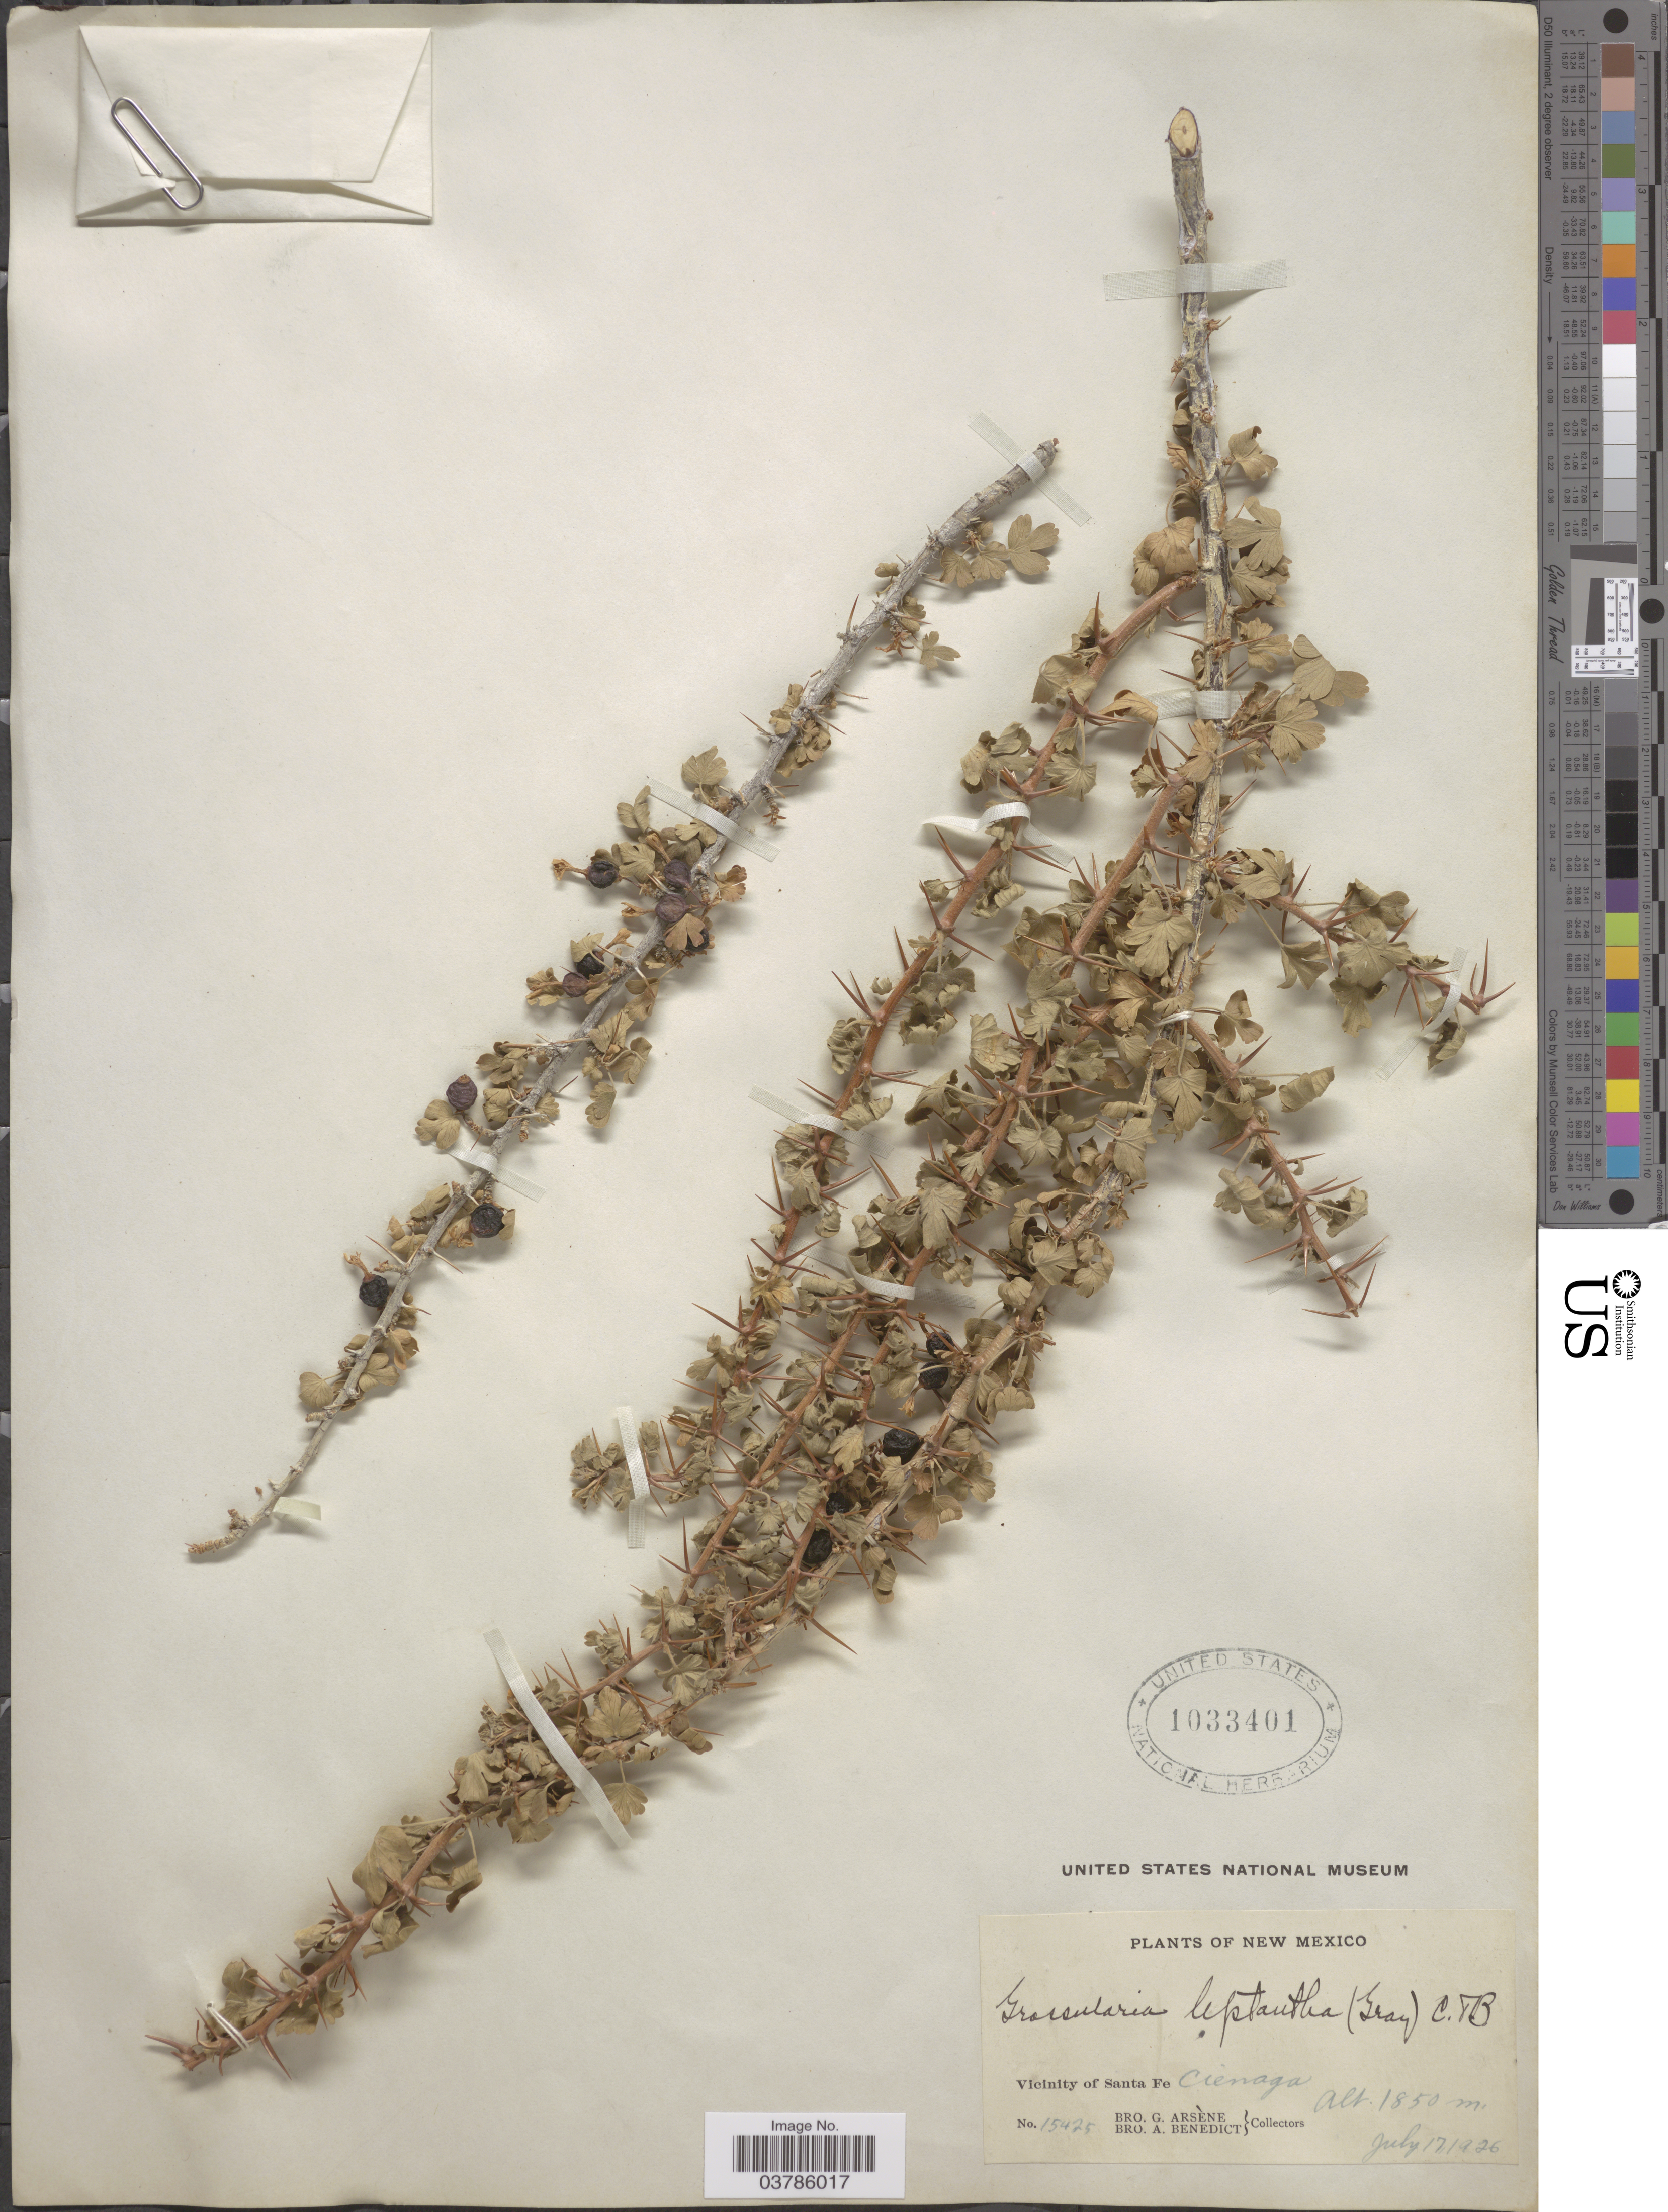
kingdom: Plantae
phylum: Tracheophyta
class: Magnoliopsida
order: Saxifragales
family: Grossulariaceae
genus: Ribes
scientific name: Ribes leptanthum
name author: A. Gray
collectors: Bro. G. Arsène & Bro. A. Benedict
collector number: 15425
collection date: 1926-07-17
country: United States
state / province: New Mexico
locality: Vicinity of Santa Fe. Cienaga.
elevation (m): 1850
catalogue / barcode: US 1033401